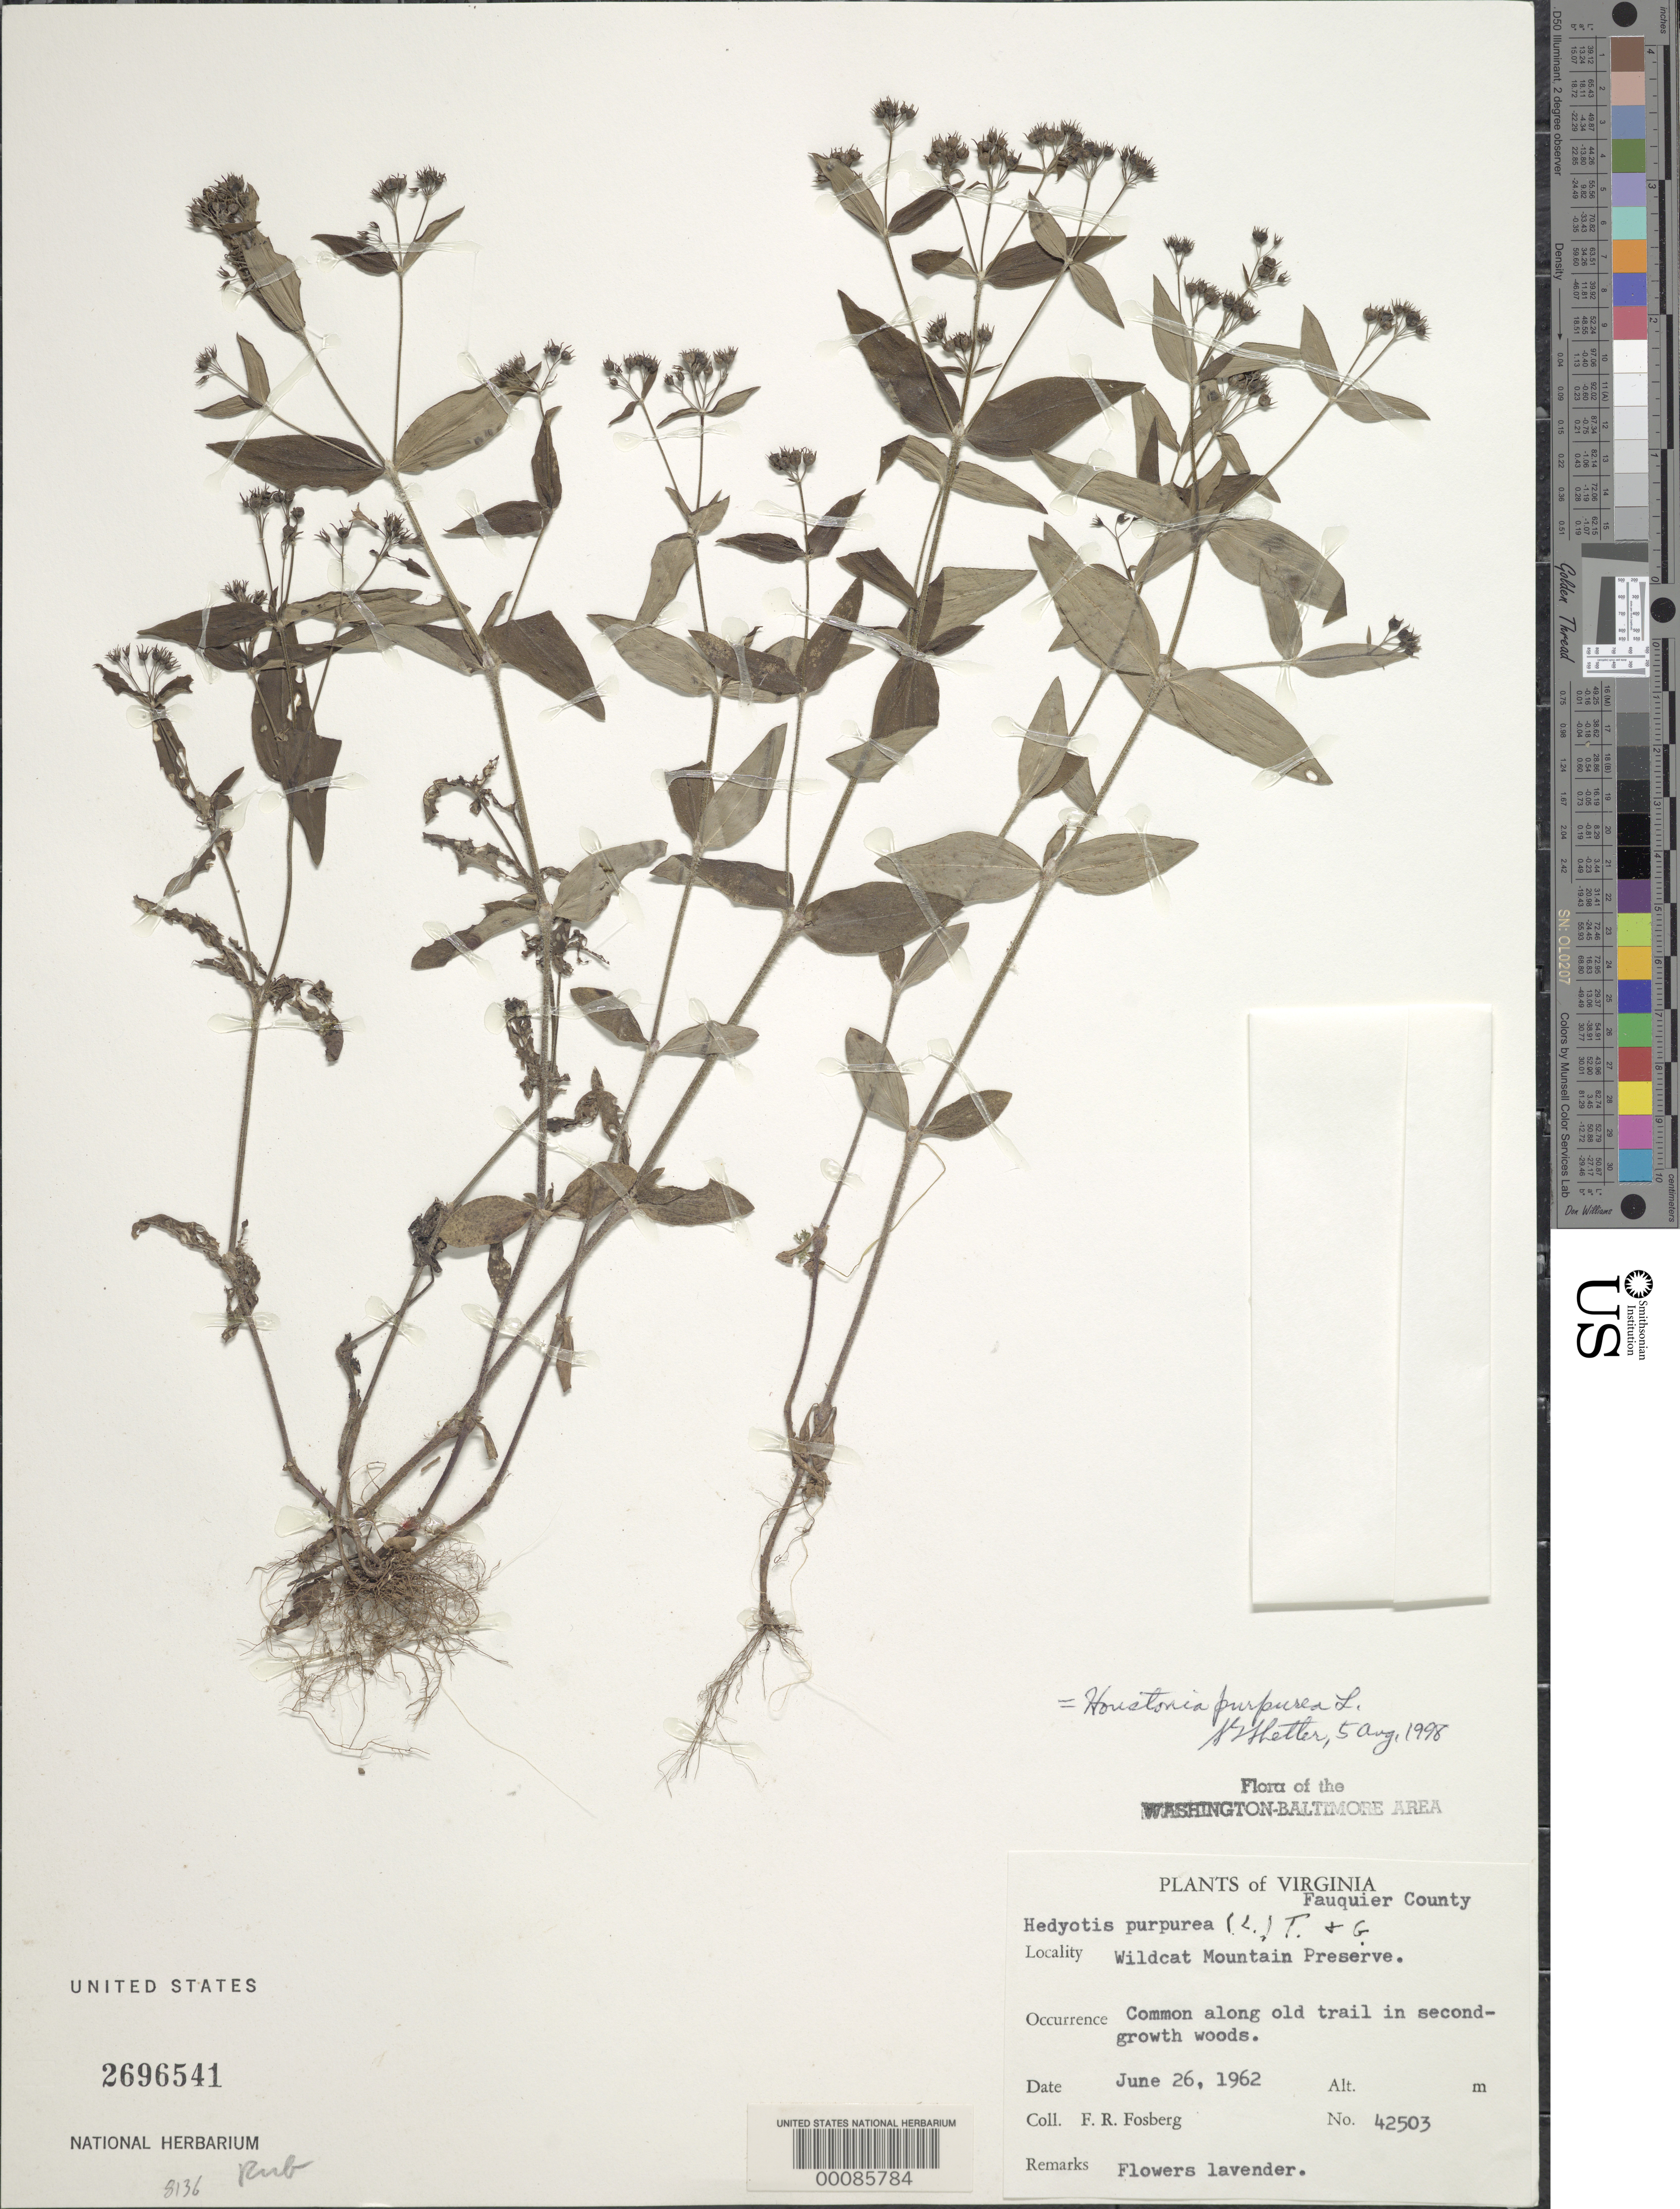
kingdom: Plantae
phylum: Tracheophyta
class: Magnoliopsida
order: Gentianales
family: Rubiaceae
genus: Houstonia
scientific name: Houstonia purpurea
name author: L.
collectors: F. R. Fosberg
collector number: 42503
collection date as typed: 26 Jun 1962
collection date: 1962-06-26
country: United States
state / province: Virginia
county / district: Fauquier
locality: Wildcat Mt. Preserve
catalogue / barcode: US 2696541